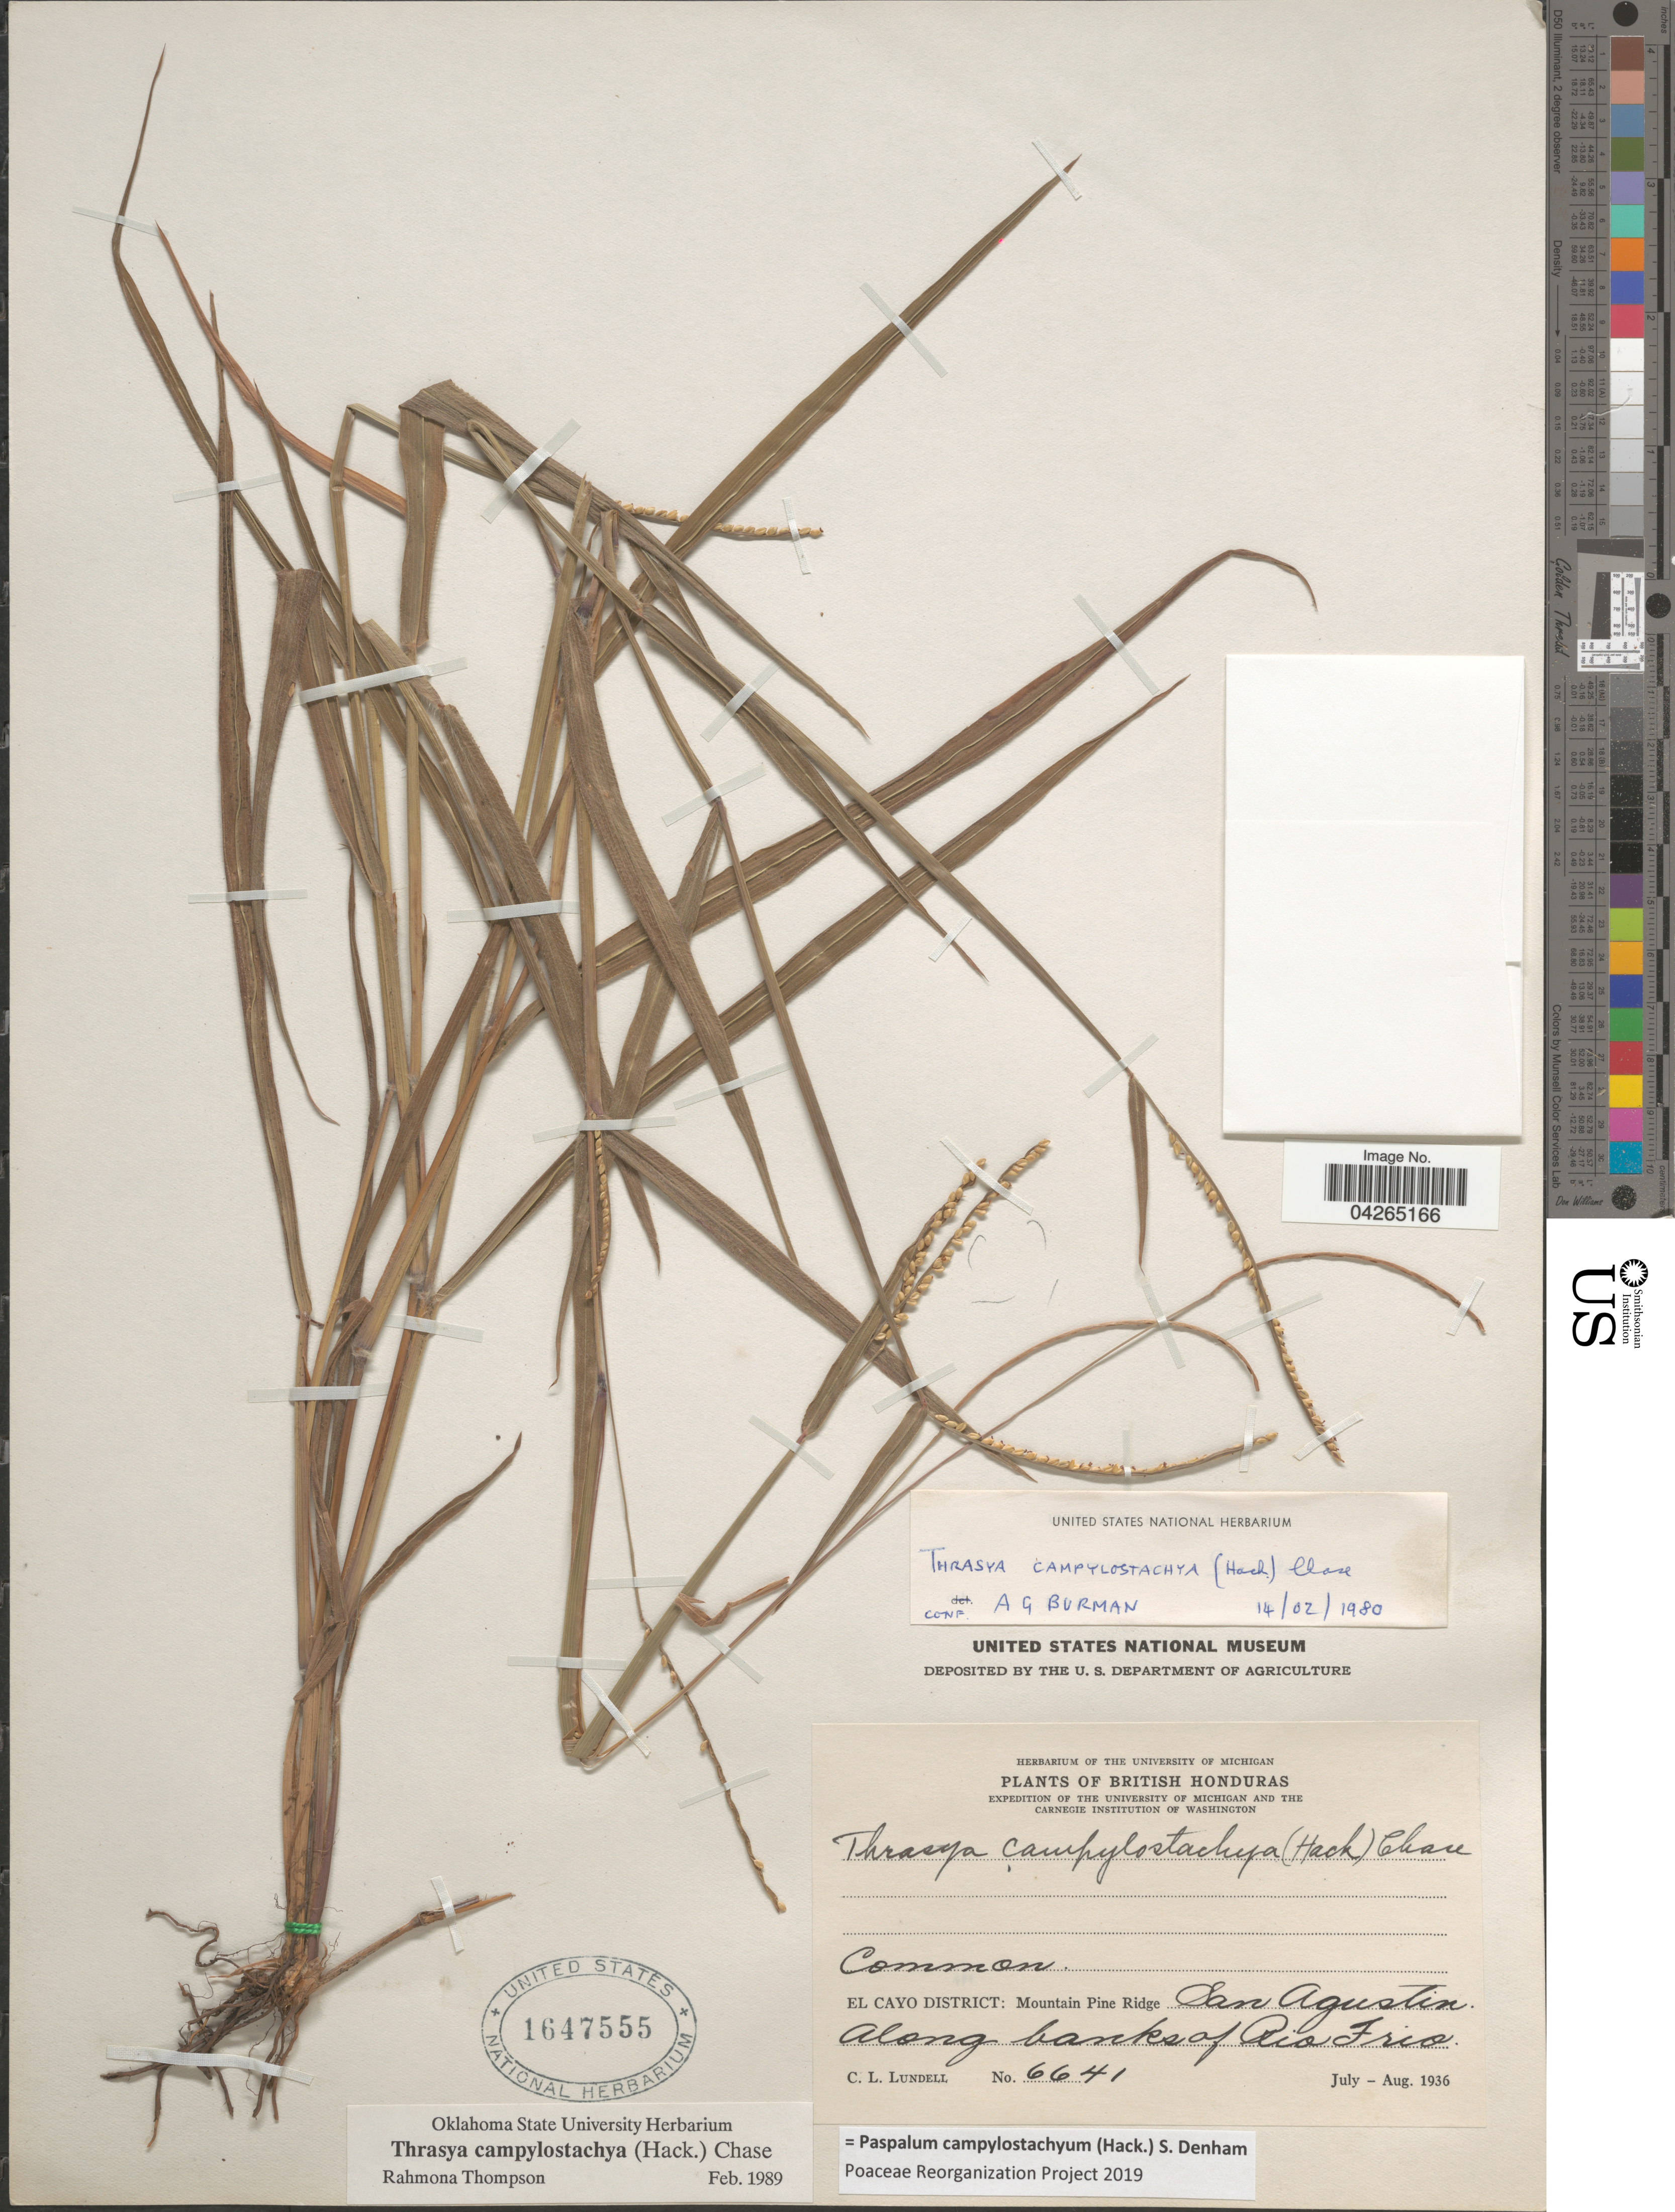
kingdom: Plantae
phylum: Tracheophyta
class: Liliopsida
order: Poales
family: Poaceae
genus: Paspalum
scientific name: Paspalum campylostachyum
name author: (Hack.) S. Denham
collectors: C. L. Lundell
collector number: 6641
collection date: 1936-07/1936-08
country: Belize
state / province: Cayo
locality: British Honduras. Expedition of the University of Michigan and the Carnegie Institution of Washington. El Cayo District: Mountain Pine Ridge. San Agustin. Along banks of Rio Frio.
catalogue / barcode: US 1647555